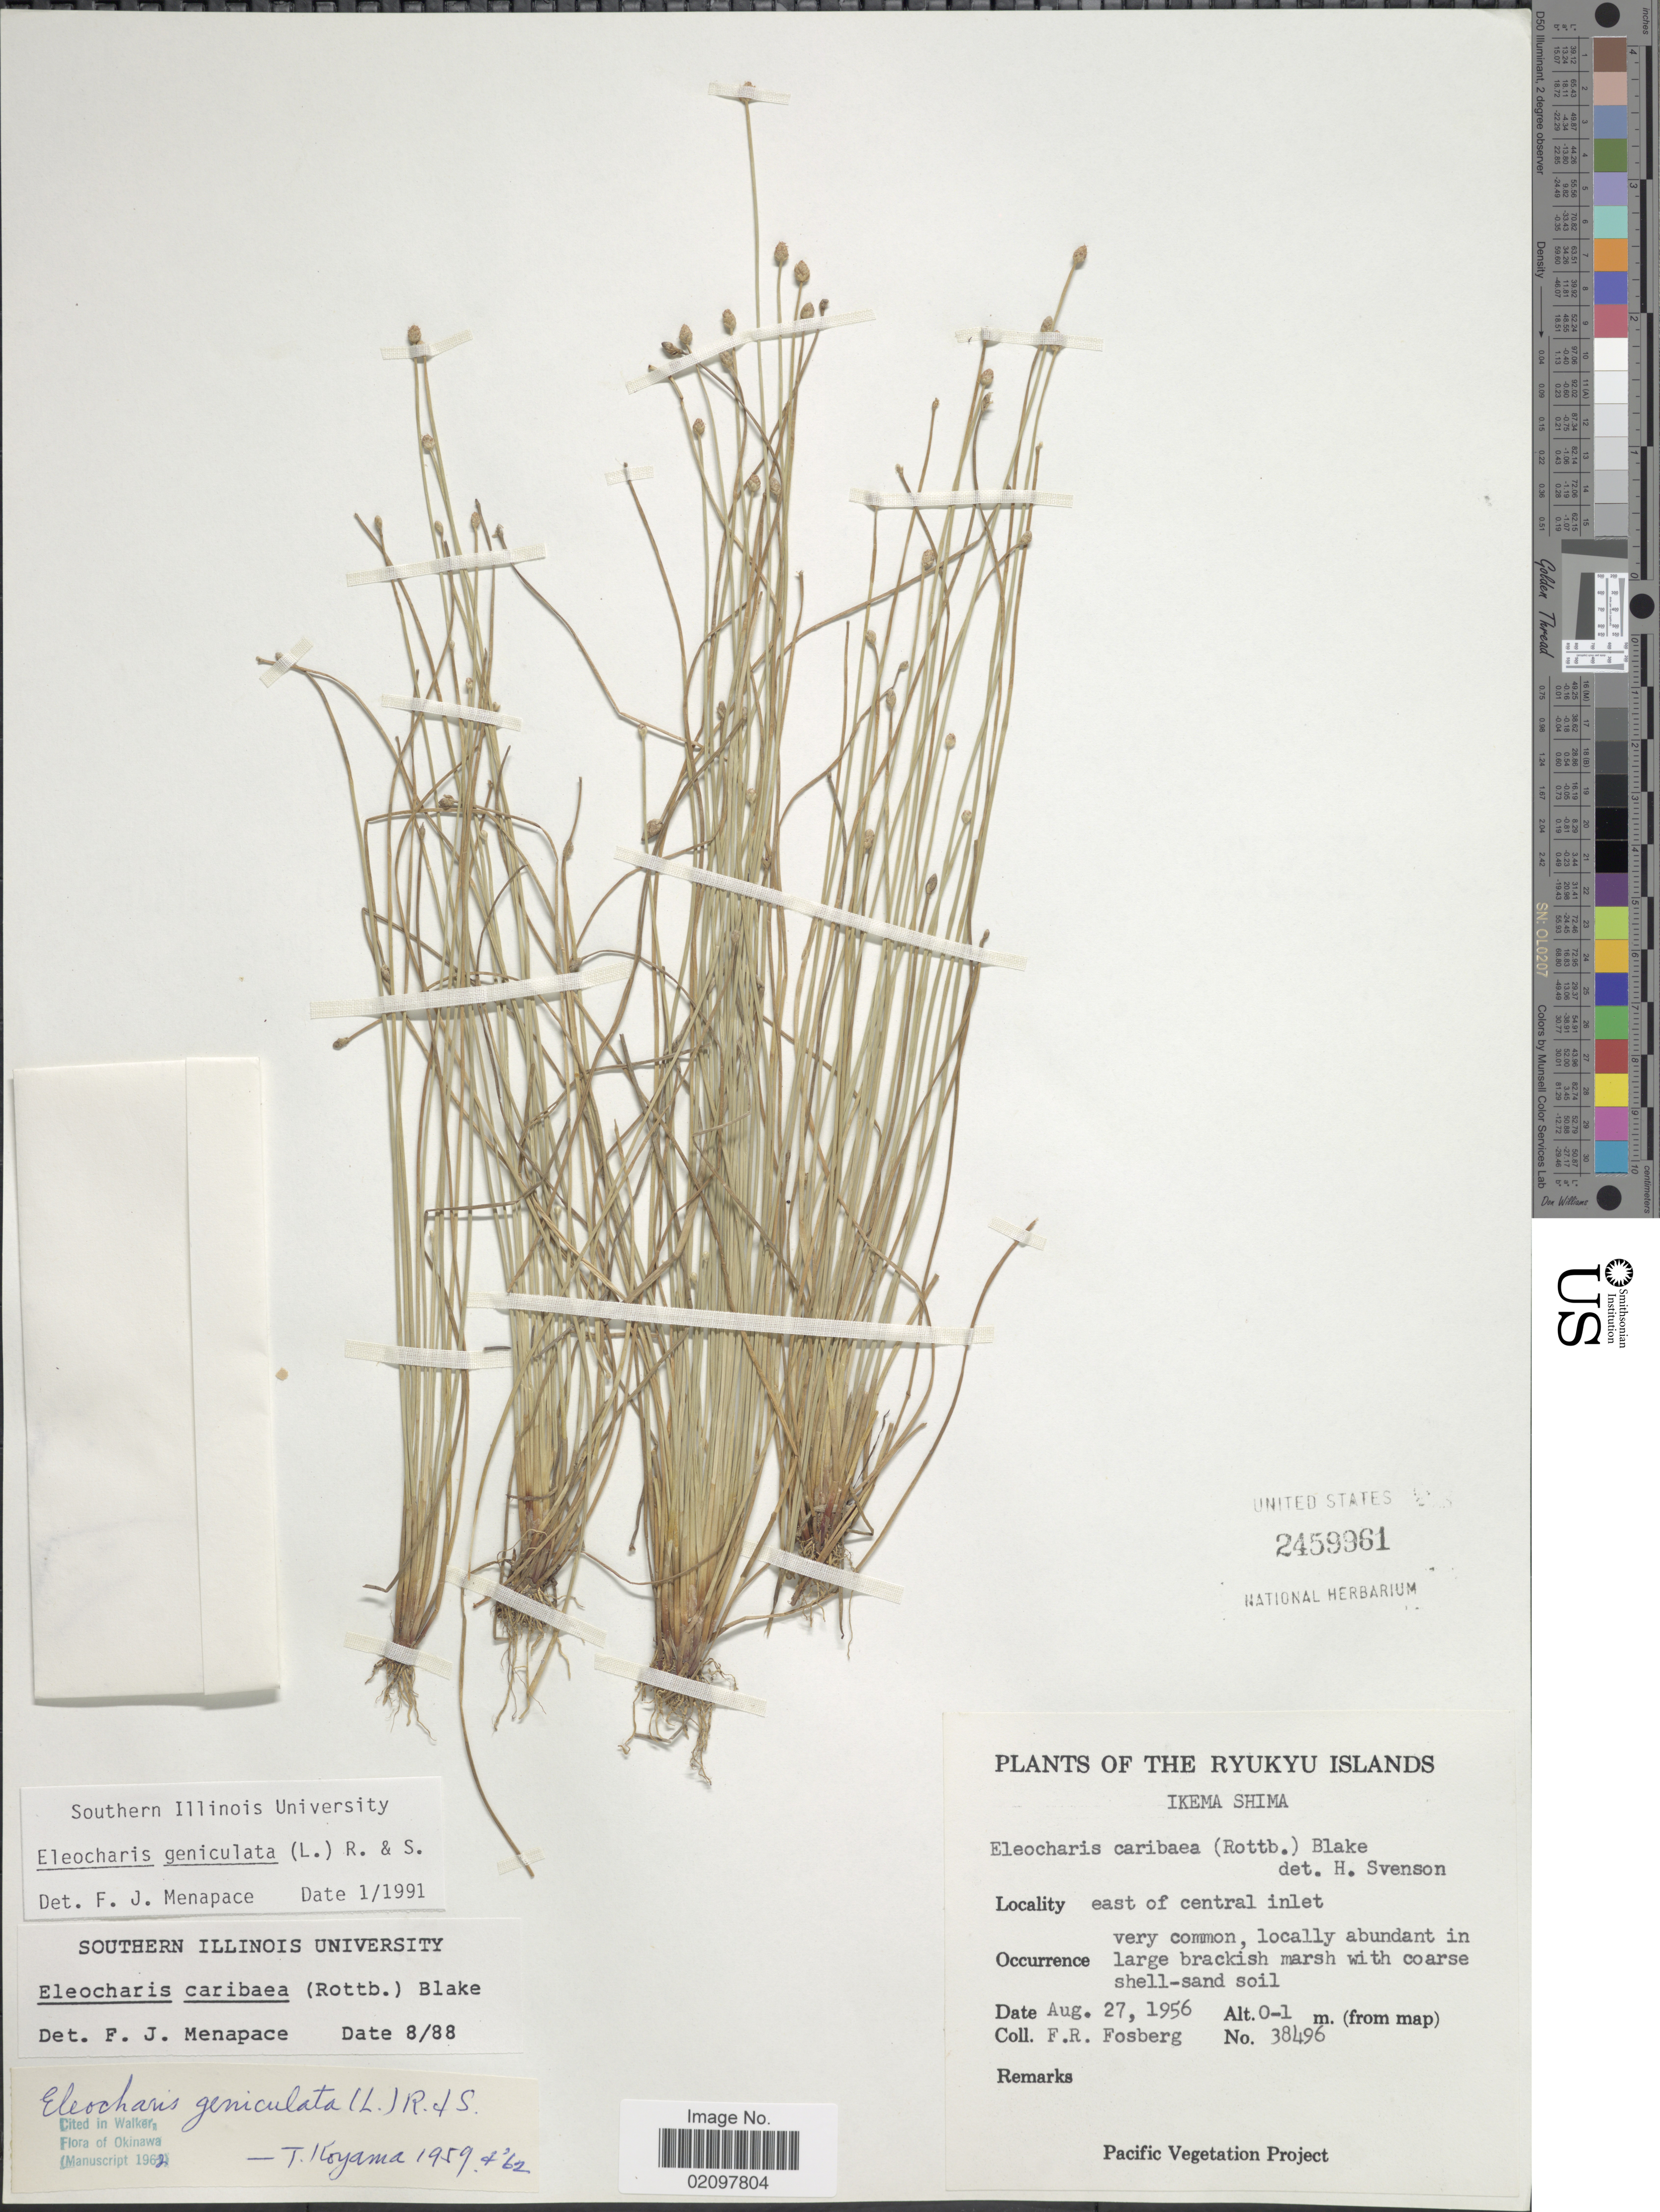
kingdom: Plantae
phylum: Tracheophyta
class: Liliopsida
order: Poales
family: Cyperaceae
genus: Eleocharis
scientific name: Eleocharis geniculata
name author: (L.) Roem. & Schult.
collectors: F. R. Fosberg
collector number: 38496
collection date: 1956-08-27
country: Japan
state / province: Okinawa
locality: Ryukyu Islands. Ikema Shima. East of central inlet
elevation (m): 0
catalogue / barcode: US 2459961